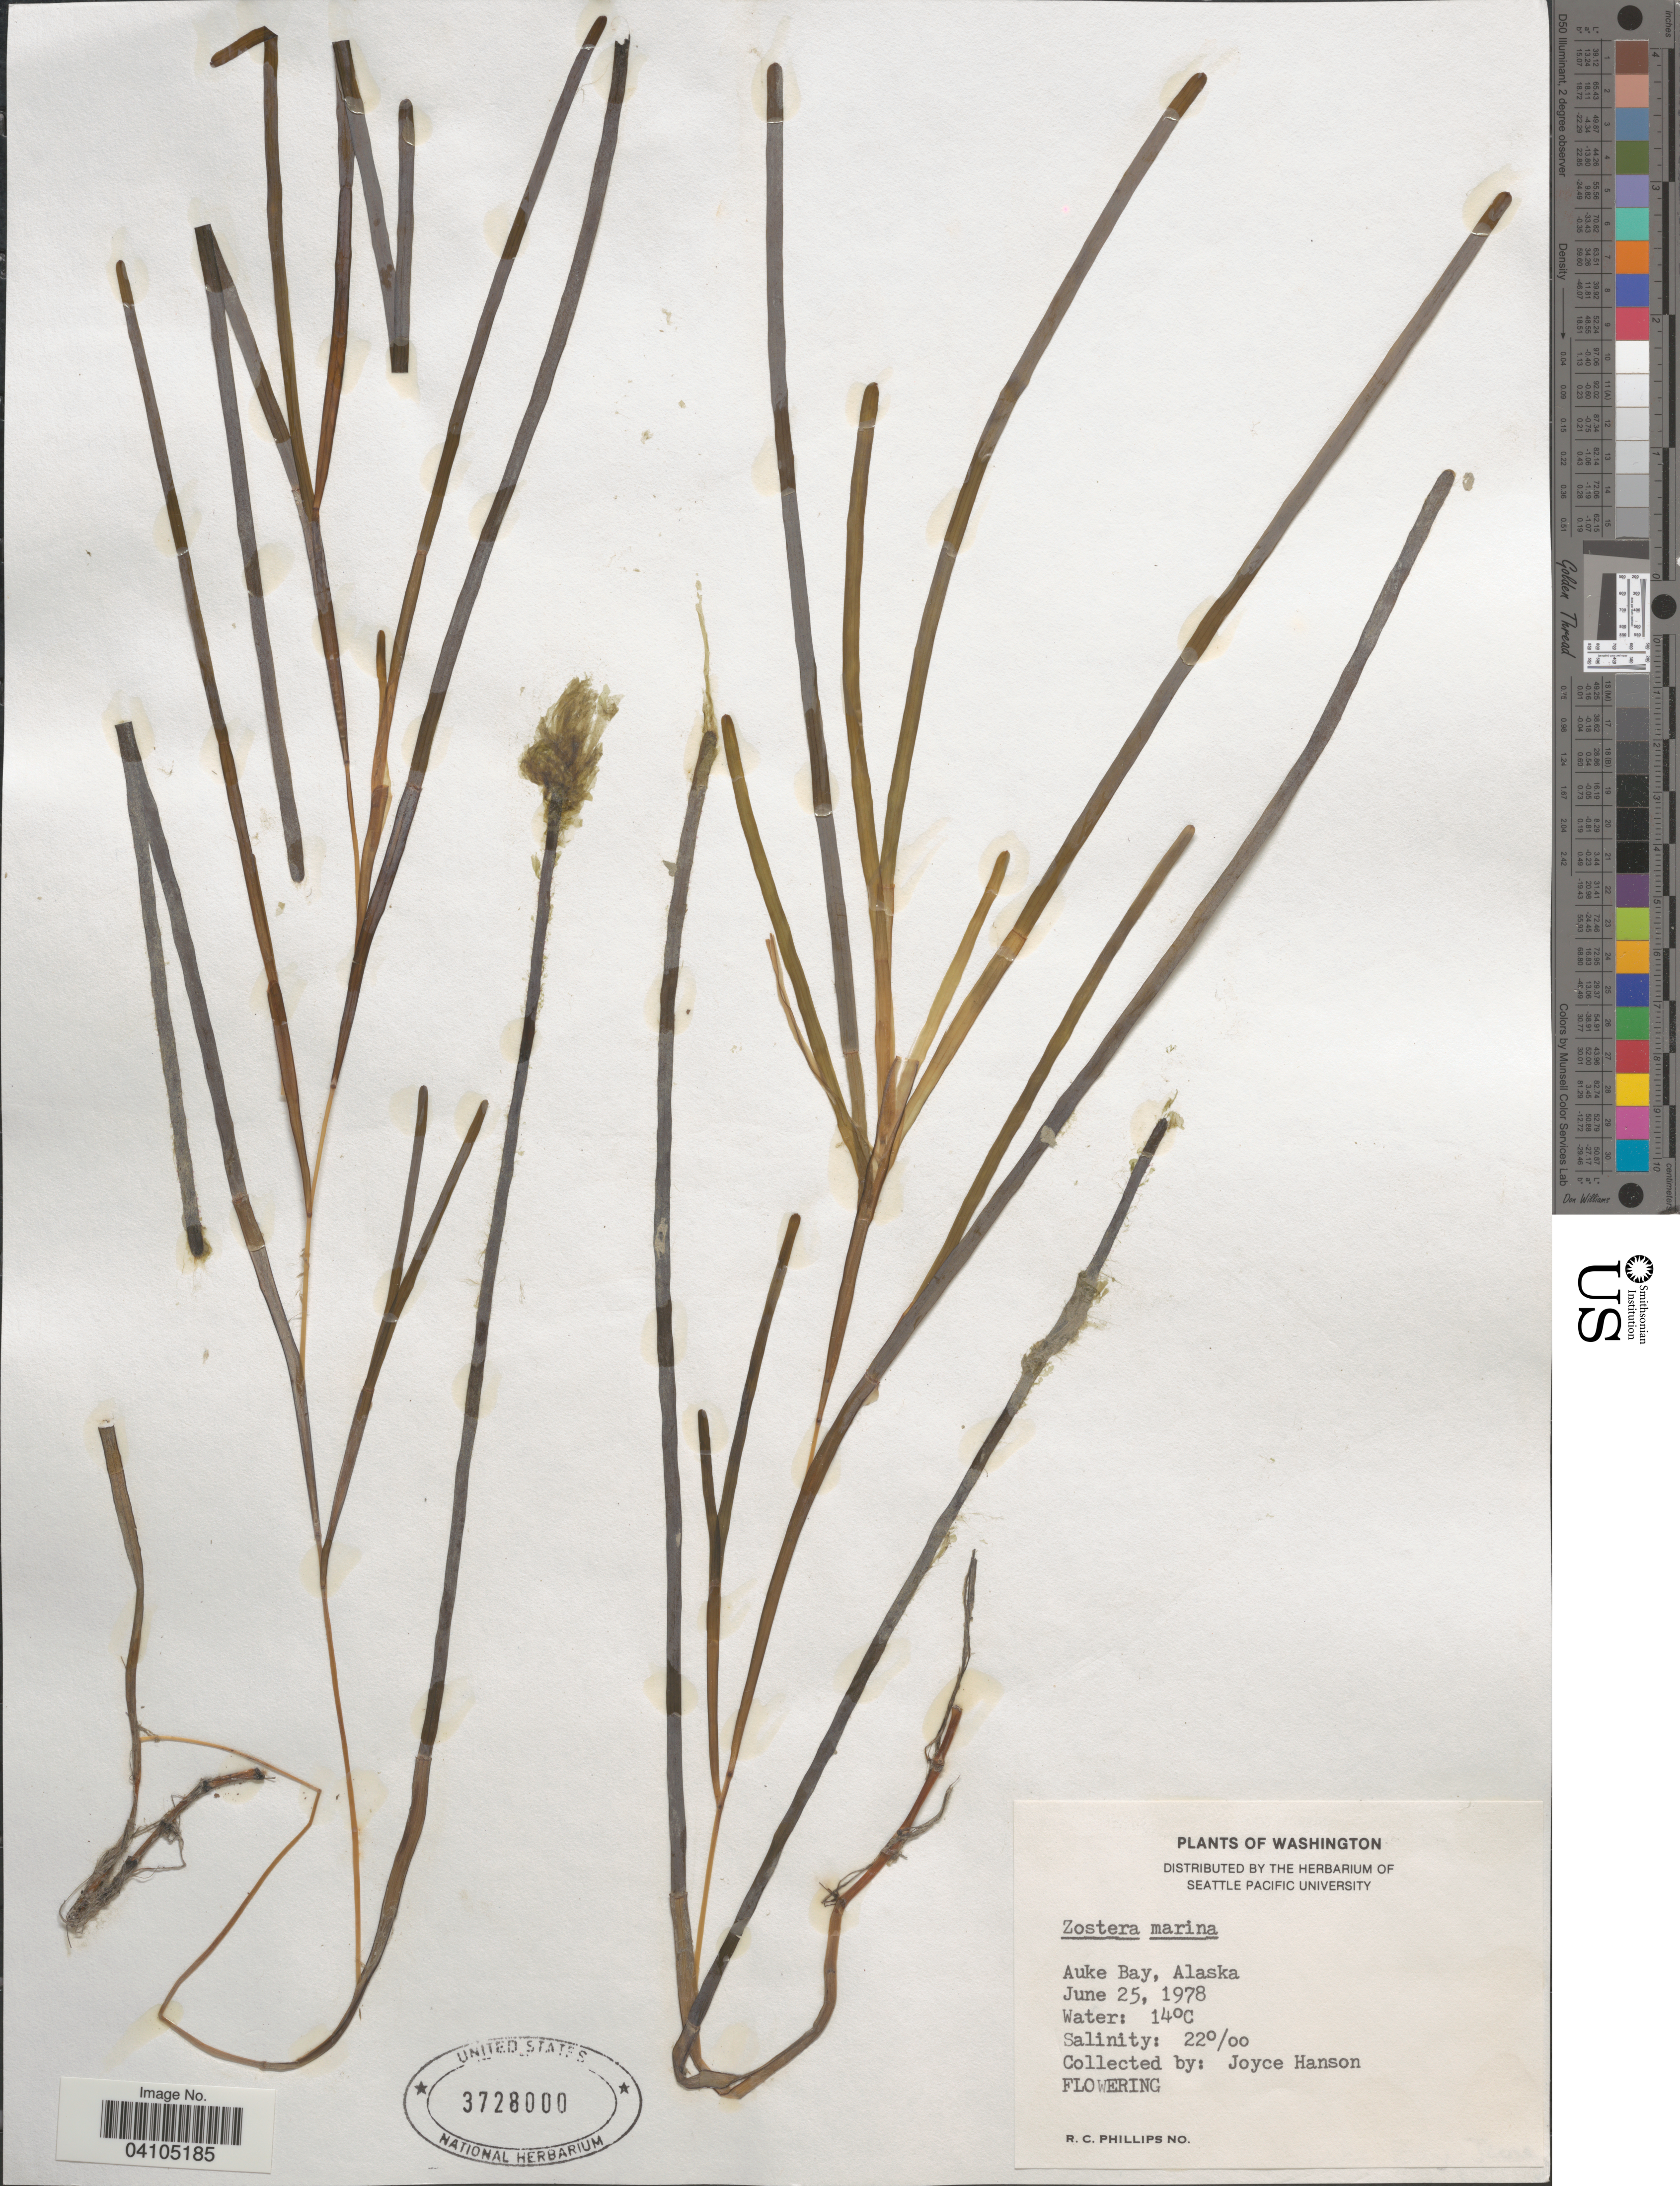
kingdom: Plantae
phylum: Tracheophyta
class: Liliopsida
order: Alismatales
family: Zosteraceae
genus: Zostera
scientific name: Zostera marina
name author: L.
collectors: J. Hanson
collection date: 1978-06-25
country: United States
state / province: Alaska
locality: Auke Bay.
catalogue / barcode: US 3728000